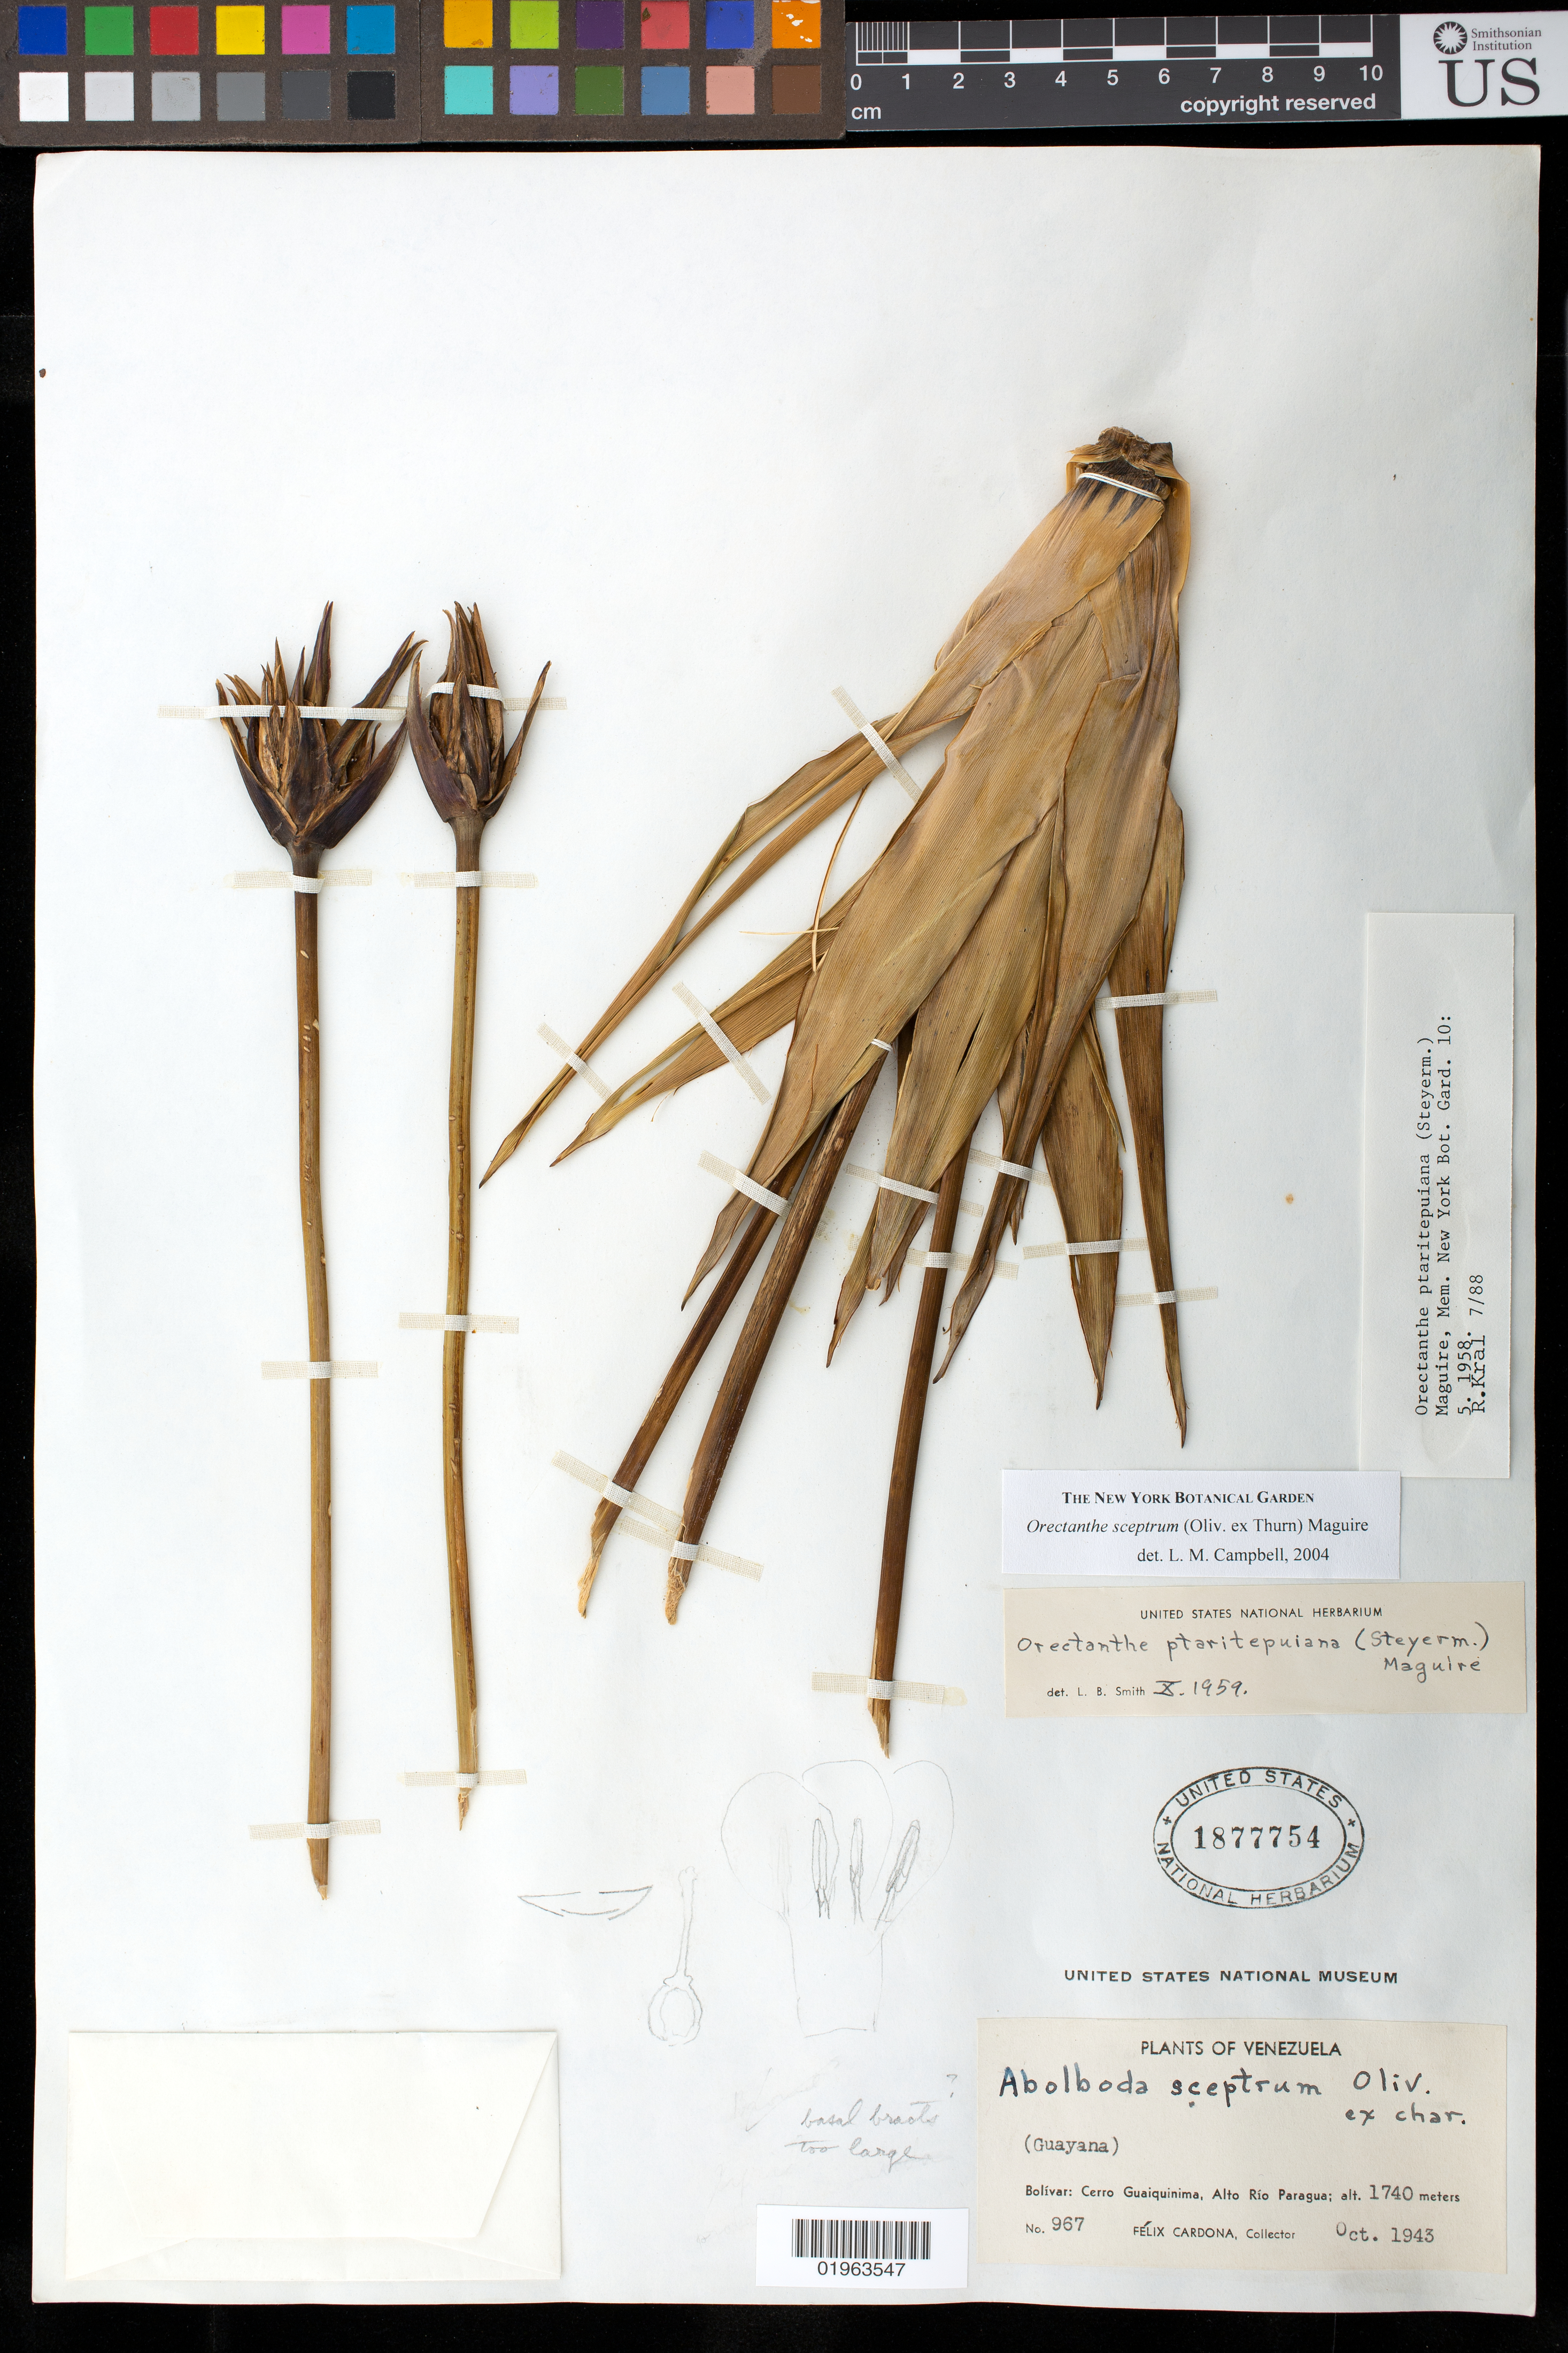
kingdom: Plantae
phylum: Tracheophyta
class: Liliopsida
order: Poales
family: Xyridaceae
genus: Orectanthe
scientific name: Orectanthe sceptrum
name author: (Oliv.) Maguire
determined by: Campbell, L. M.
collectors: F. Cardona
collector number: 967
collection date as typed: Oct 1943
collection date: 1943-10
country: Venezuela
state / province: Bolivar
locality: Cerro Guaiquinima, Alto Rio Paragua.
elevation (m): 1740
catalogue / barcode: US 1877754